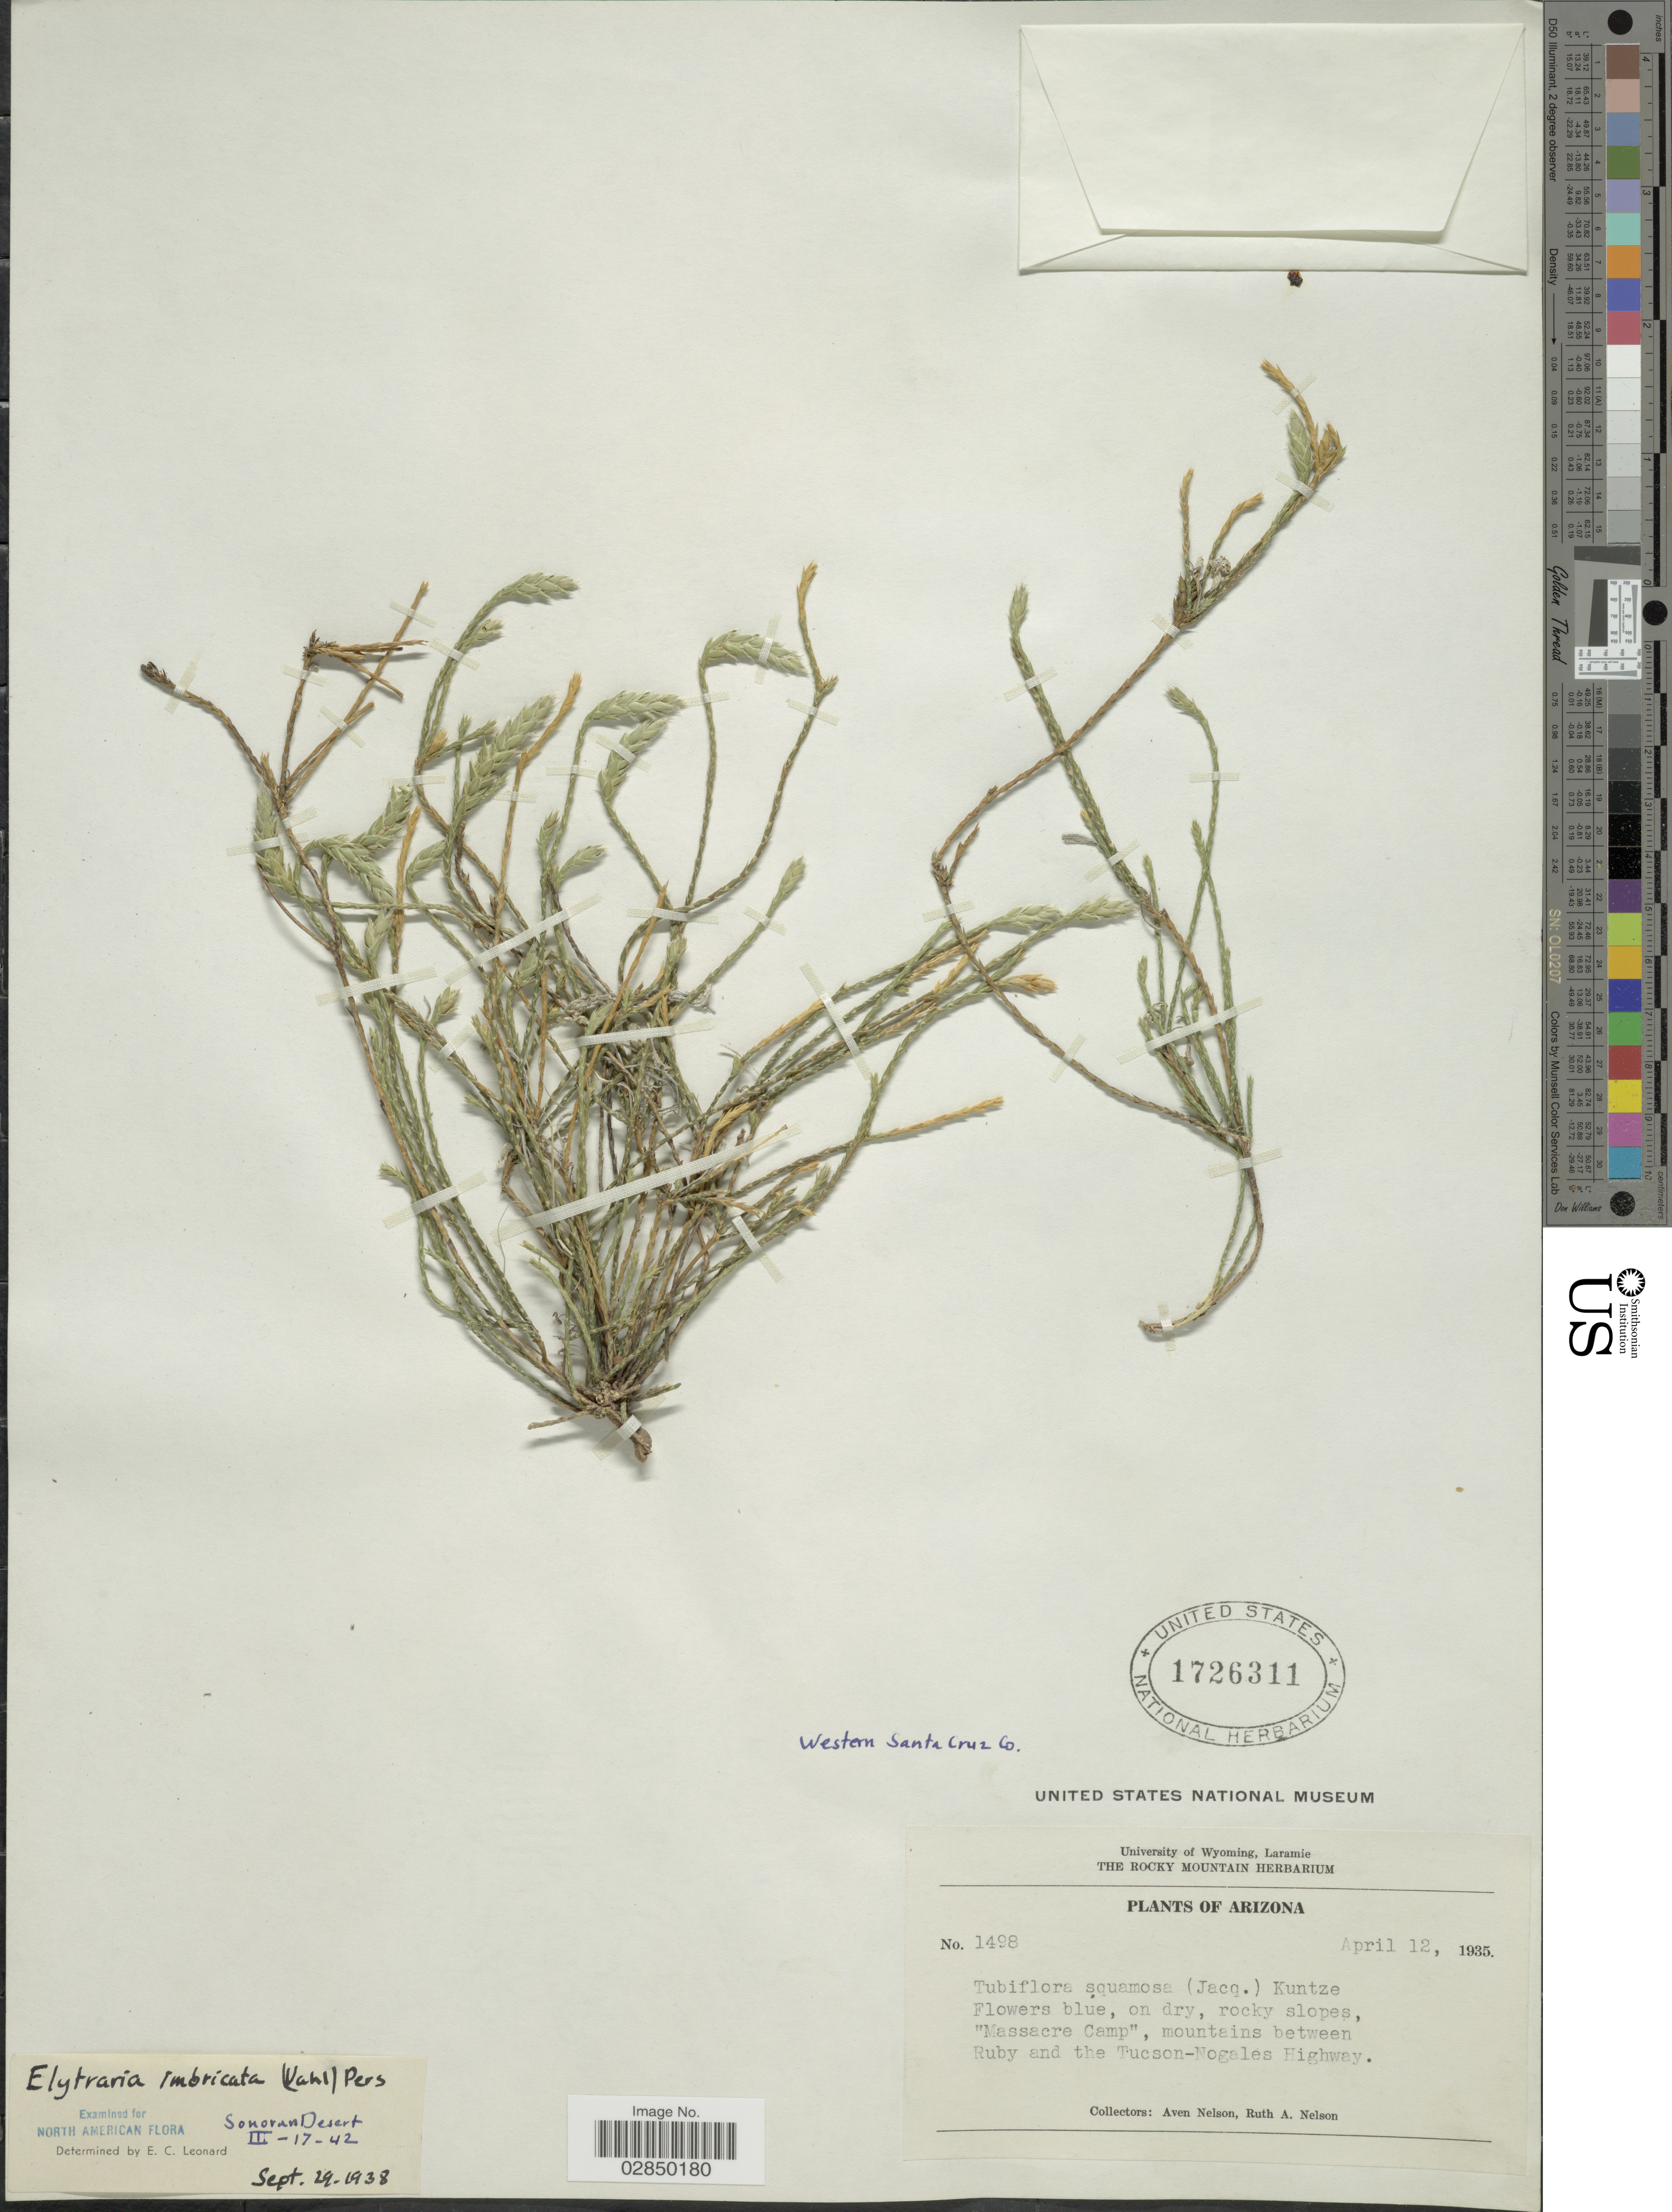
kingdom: Plantae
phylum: Tracheophyta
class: Magnoliopsida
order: Lamiales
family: Acanthaceae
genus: Elytraria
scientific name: Elytraria imbricata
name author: (Vahl) Pers.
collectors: A. Nelson & R. A. Nelson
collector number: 1498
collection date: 1935-04-12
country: United States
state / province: Arizona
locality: Massacre Camp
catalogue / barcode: US 1726311